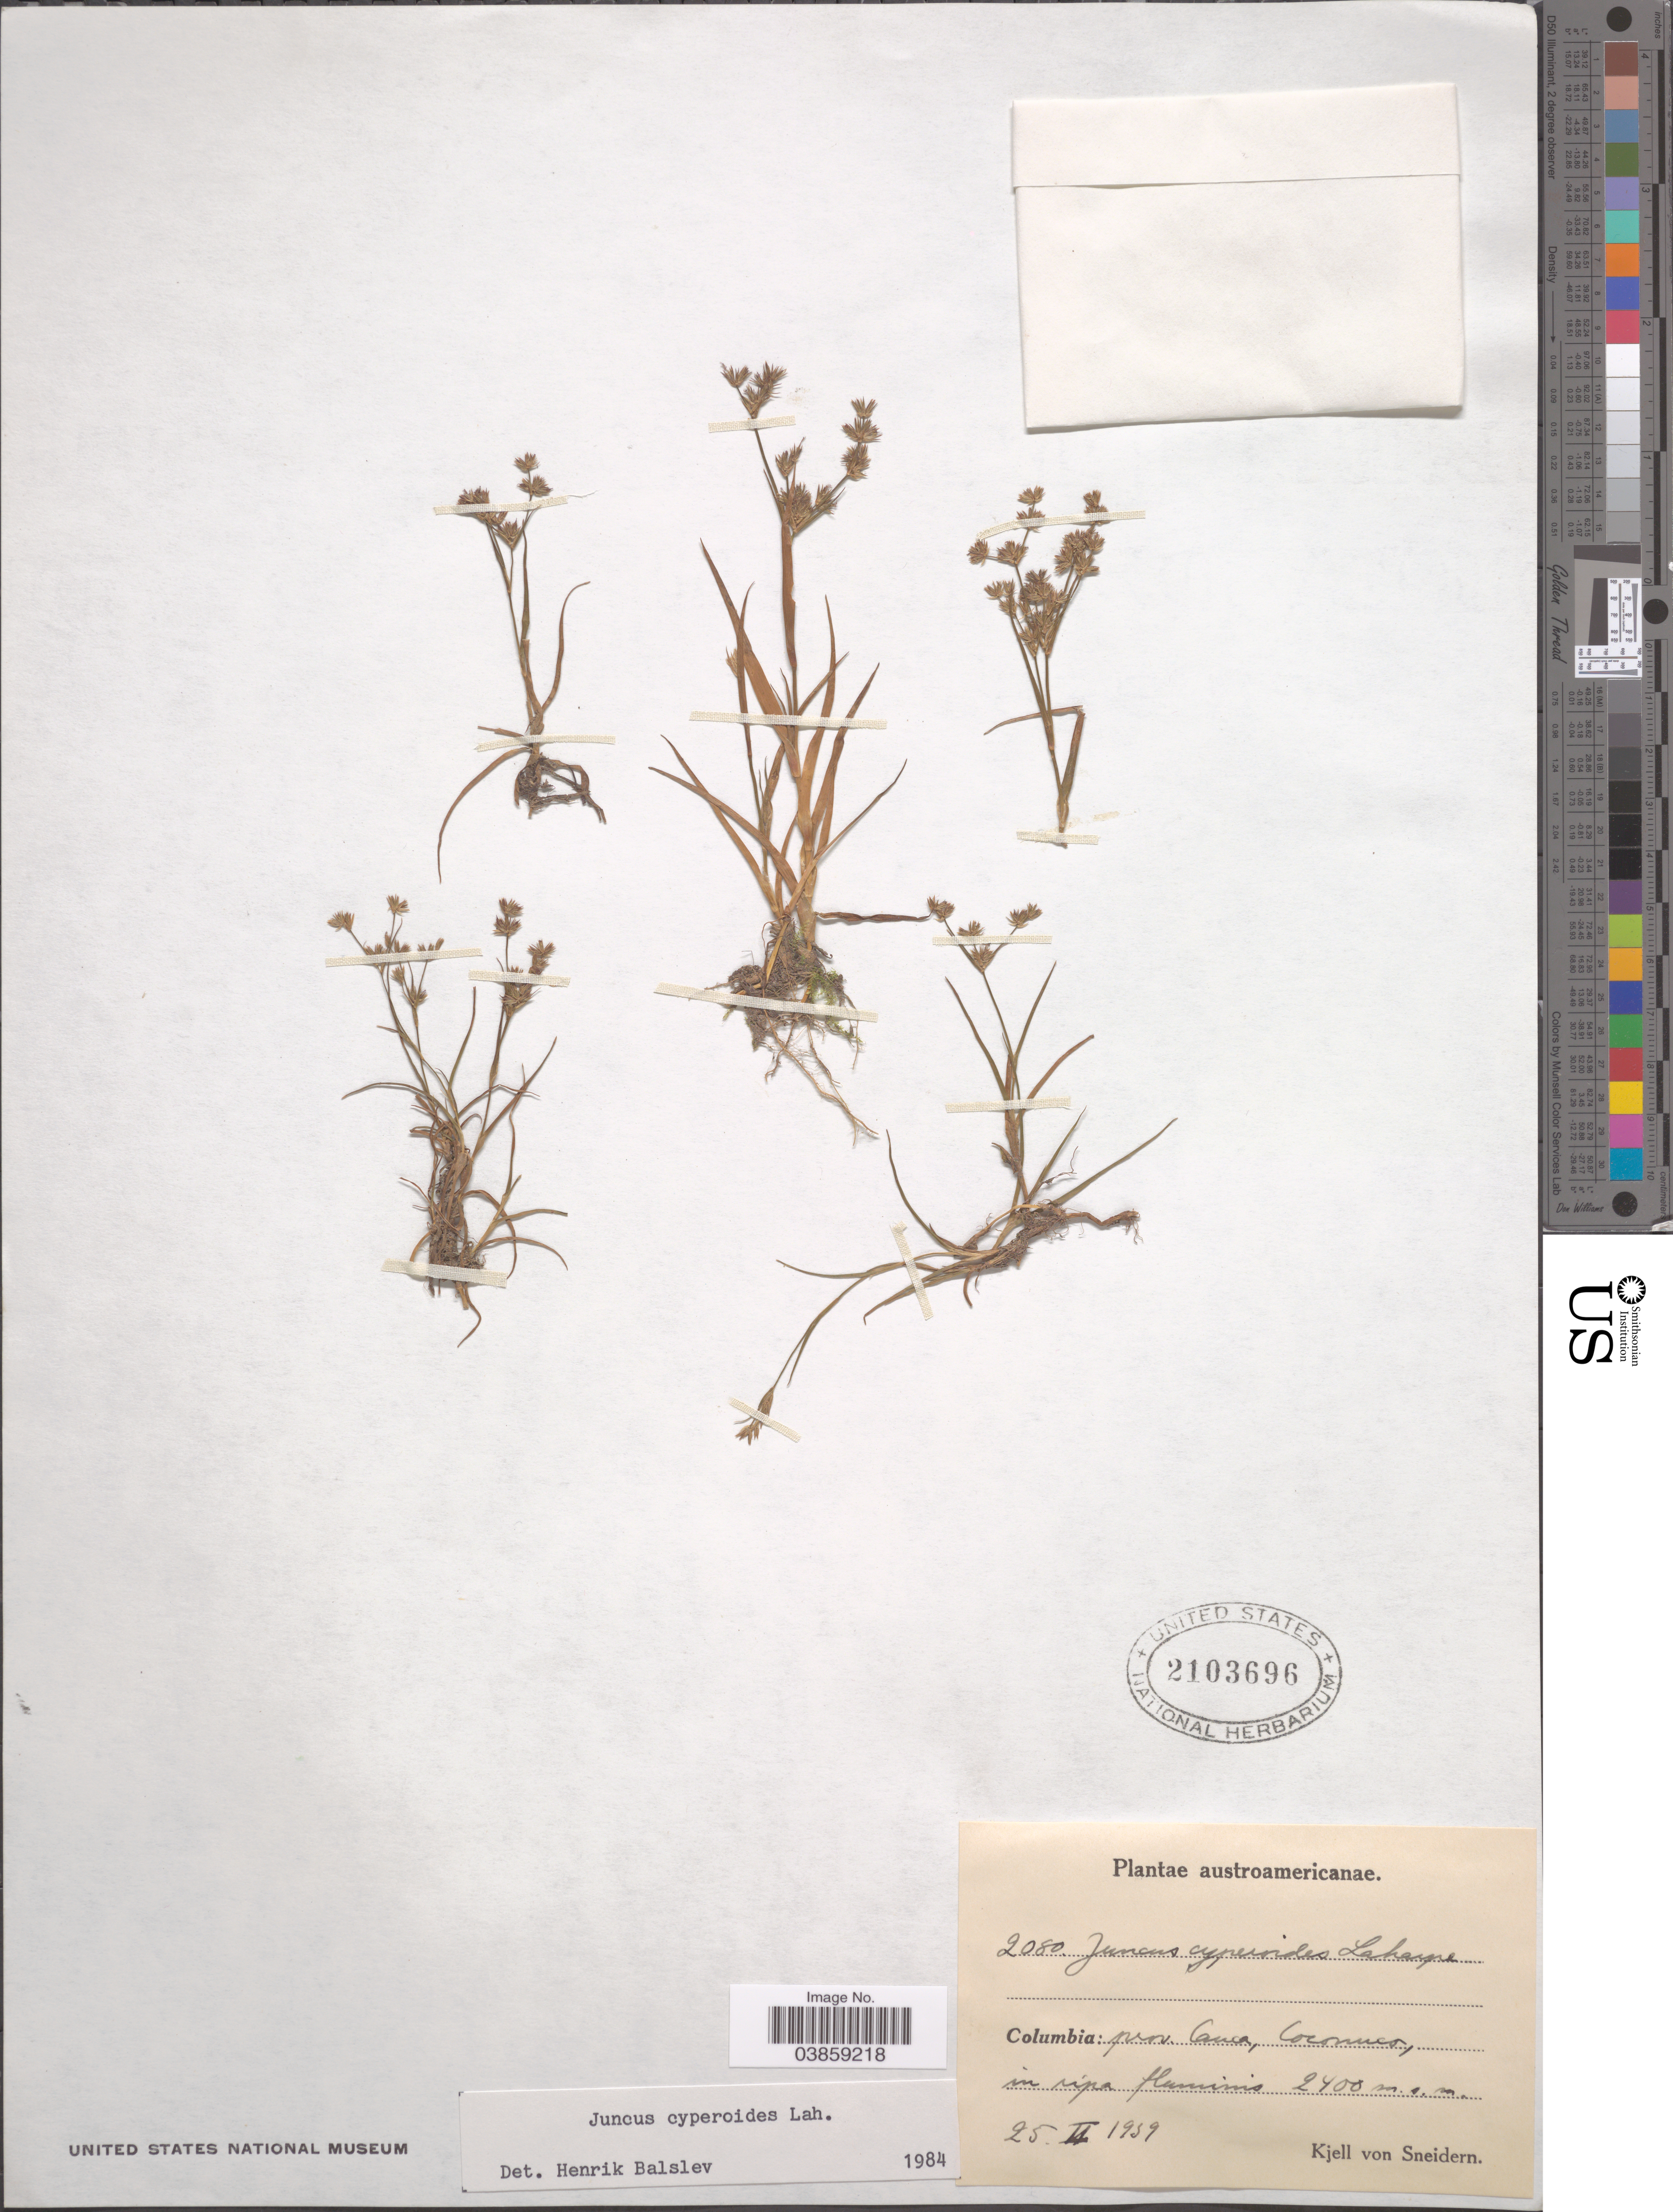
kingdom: Plantae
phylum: Tracheophyta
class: Liliopsida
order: Poales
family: Juncaceae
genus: Juncus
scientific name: Juncus cyperoides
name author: Laharpe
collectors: K. von Sneidern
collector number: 2080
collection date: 1959-02-25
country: Colombia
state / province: Cauca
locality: Coconuco, in ripa fluminis.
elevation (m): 2400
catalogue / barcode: US 2103696